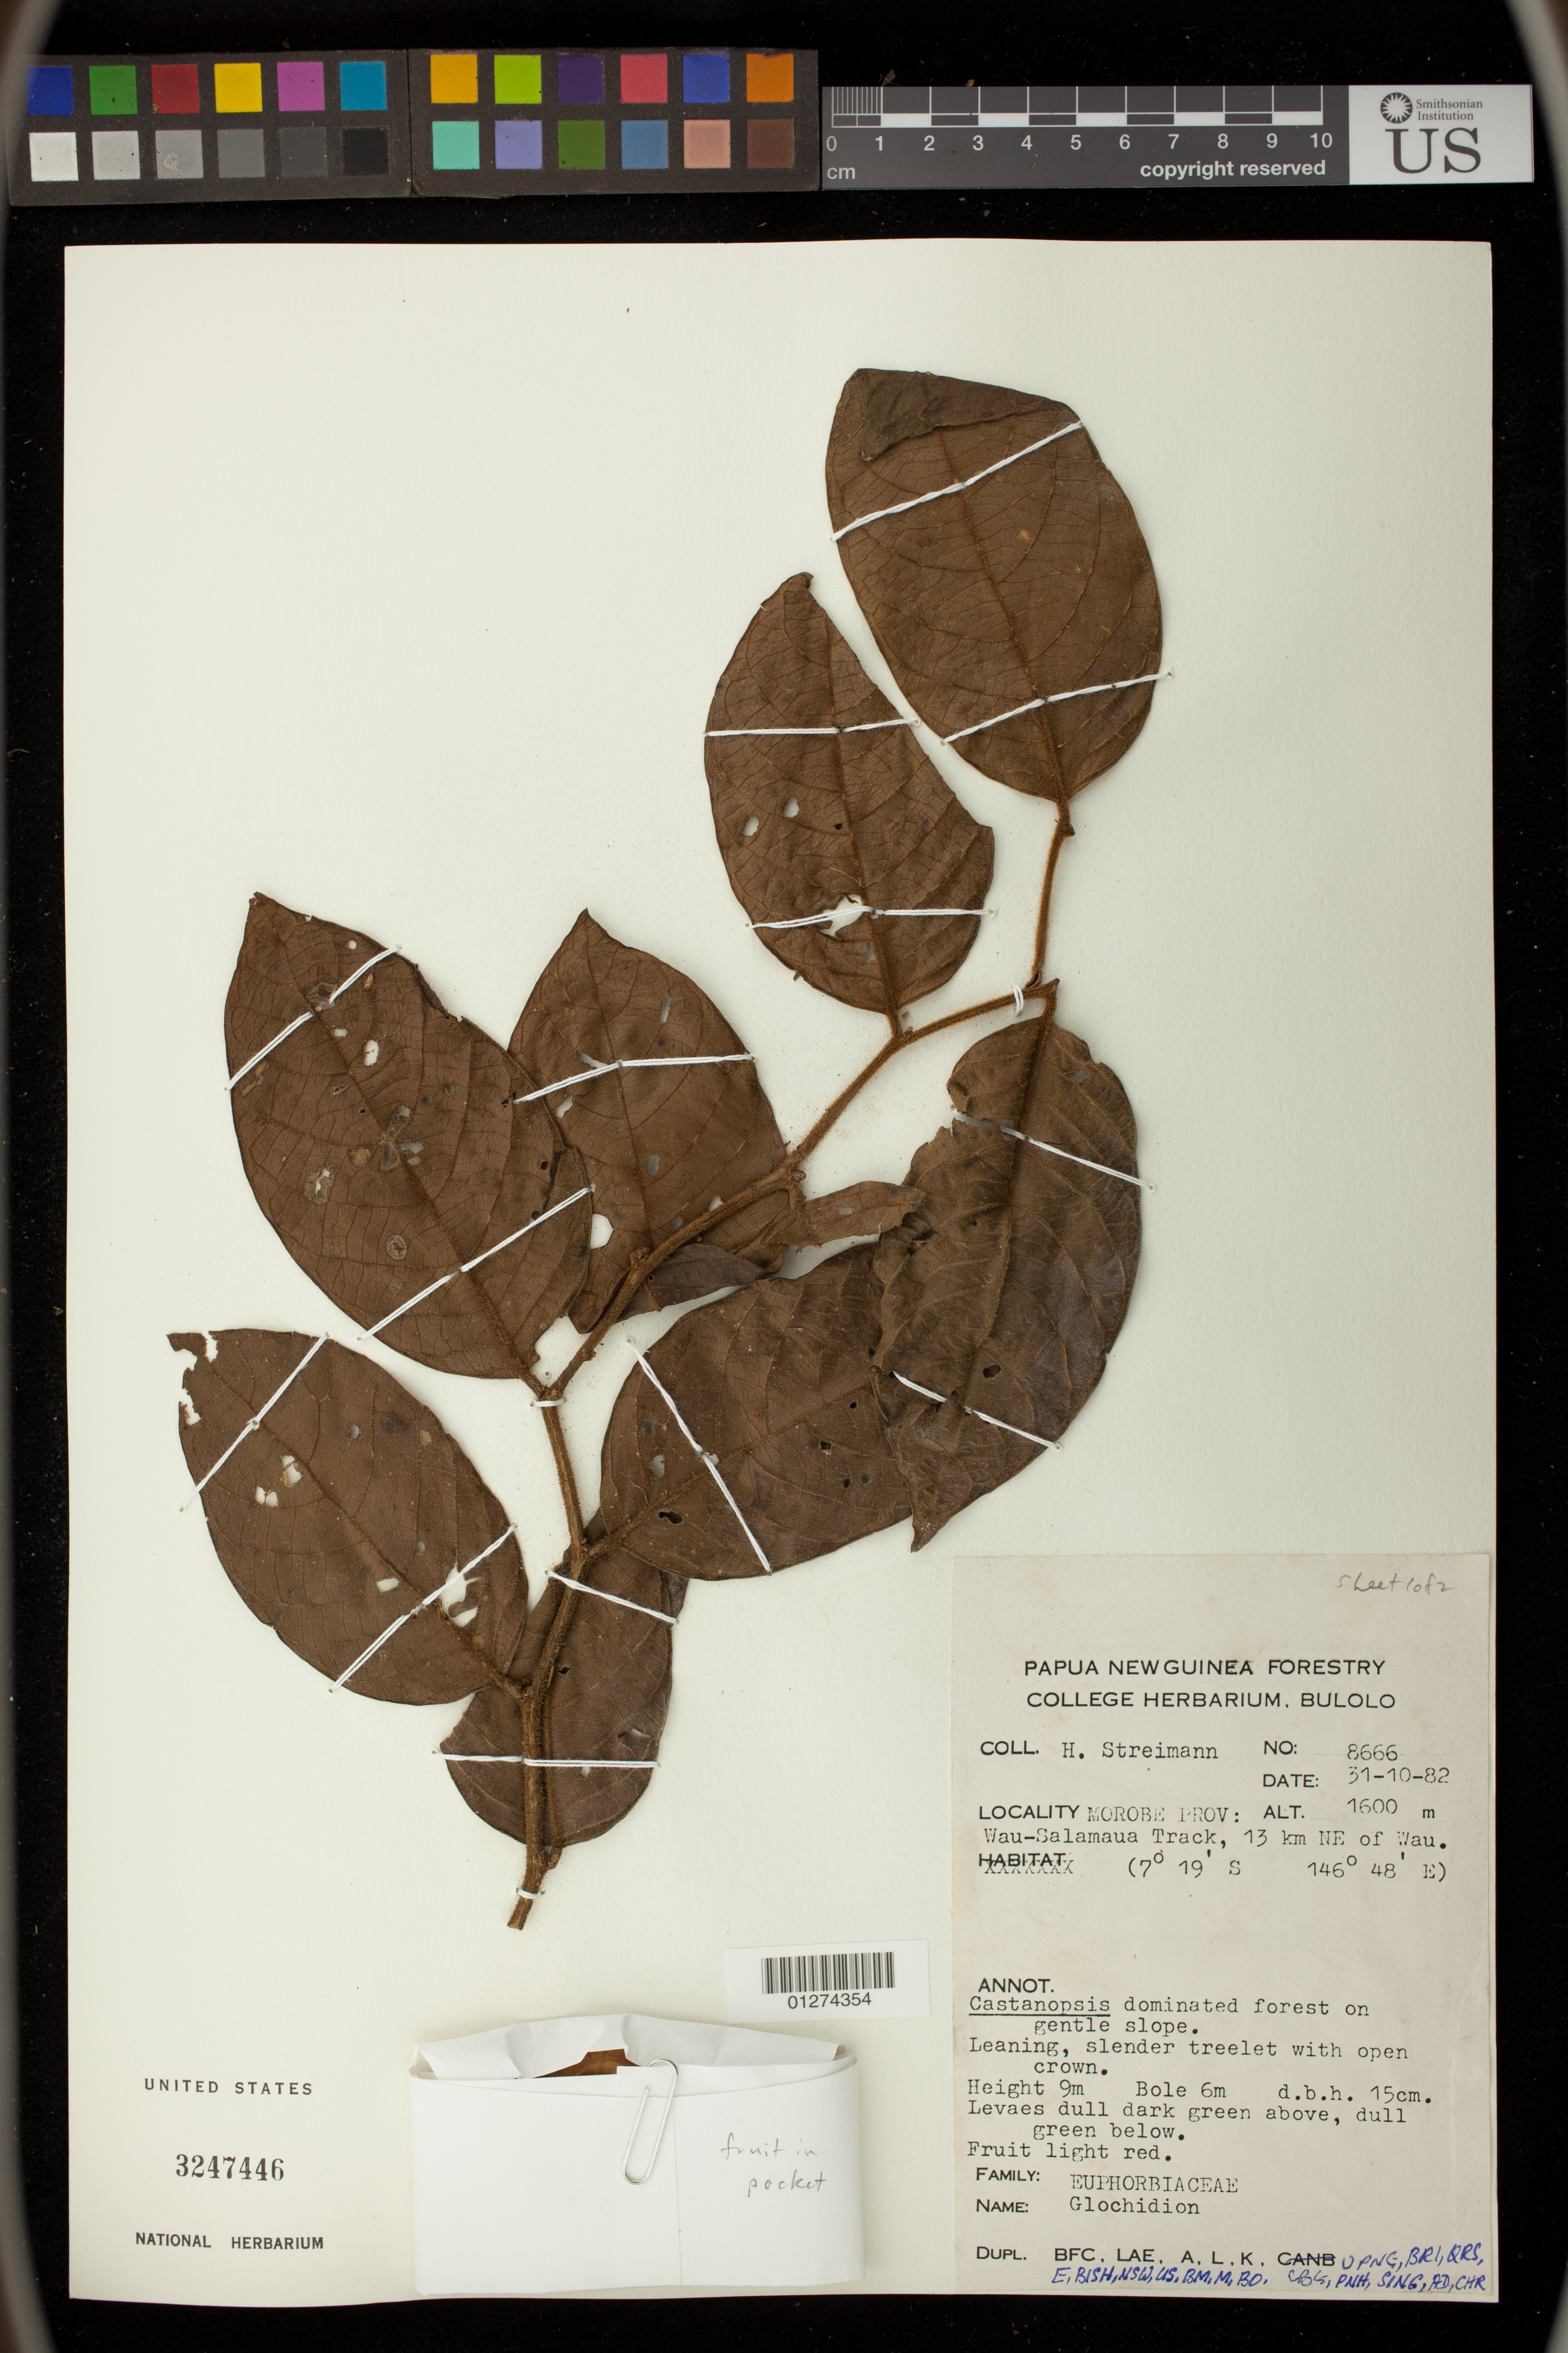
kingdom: Plantae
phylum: Tracheophyta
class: Magnoliopsida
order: Malpighiales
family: Phyllanthaceae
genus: Glochidion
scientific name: Glochidion sp.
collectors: H. Streimann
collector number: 8666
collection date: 1982-10-31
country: Papua New Guinea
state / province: Morobe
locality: Wau-Salamaua Track, 13 kilometers NE of Wau.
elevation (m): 1600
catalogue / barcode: US 3247446